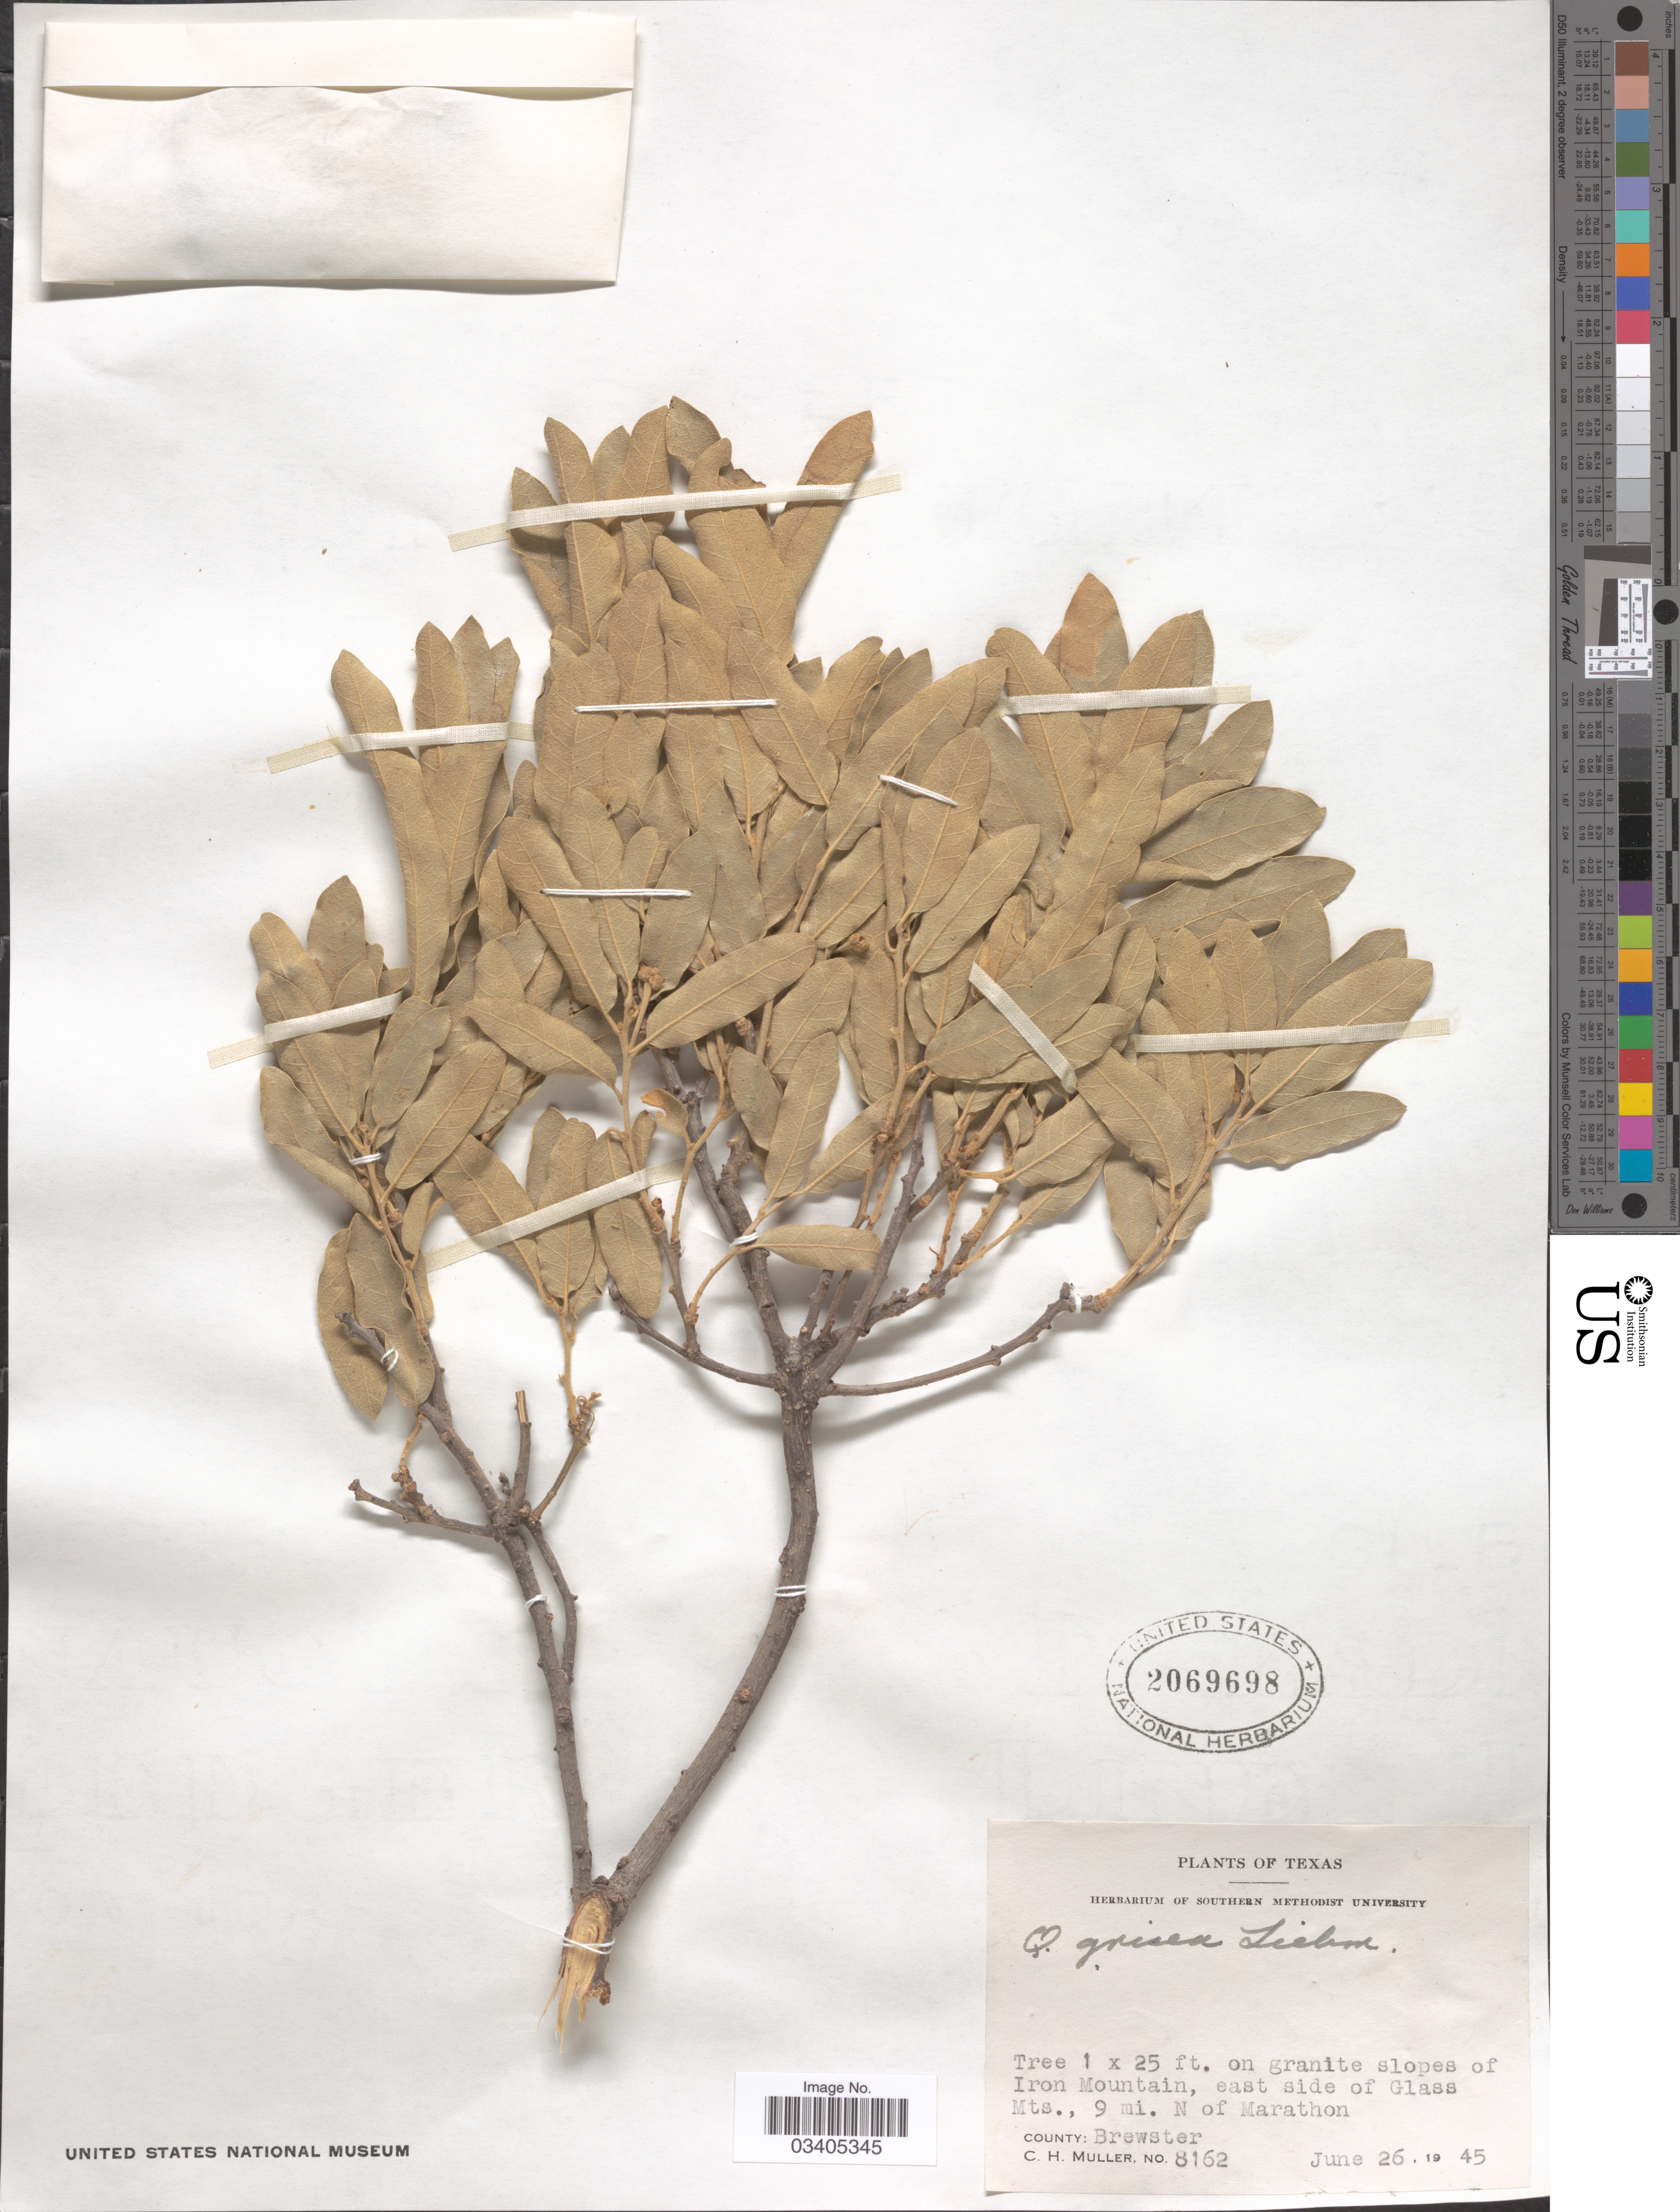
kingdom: Plantae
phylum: Tracheophyta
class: Magnoliopsida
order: Fagales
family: Fagaceae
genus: Quercus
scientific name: Quercus grisea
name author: Liebm.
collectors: C. H. Mueller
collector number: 8162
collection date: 1945-06-26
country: United States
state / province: Texas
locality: On granite slopes of Iron Mountain, east side of Glass Mts., 9 mi. N of Marathon. County: Brewster.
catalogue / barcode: US 2069698